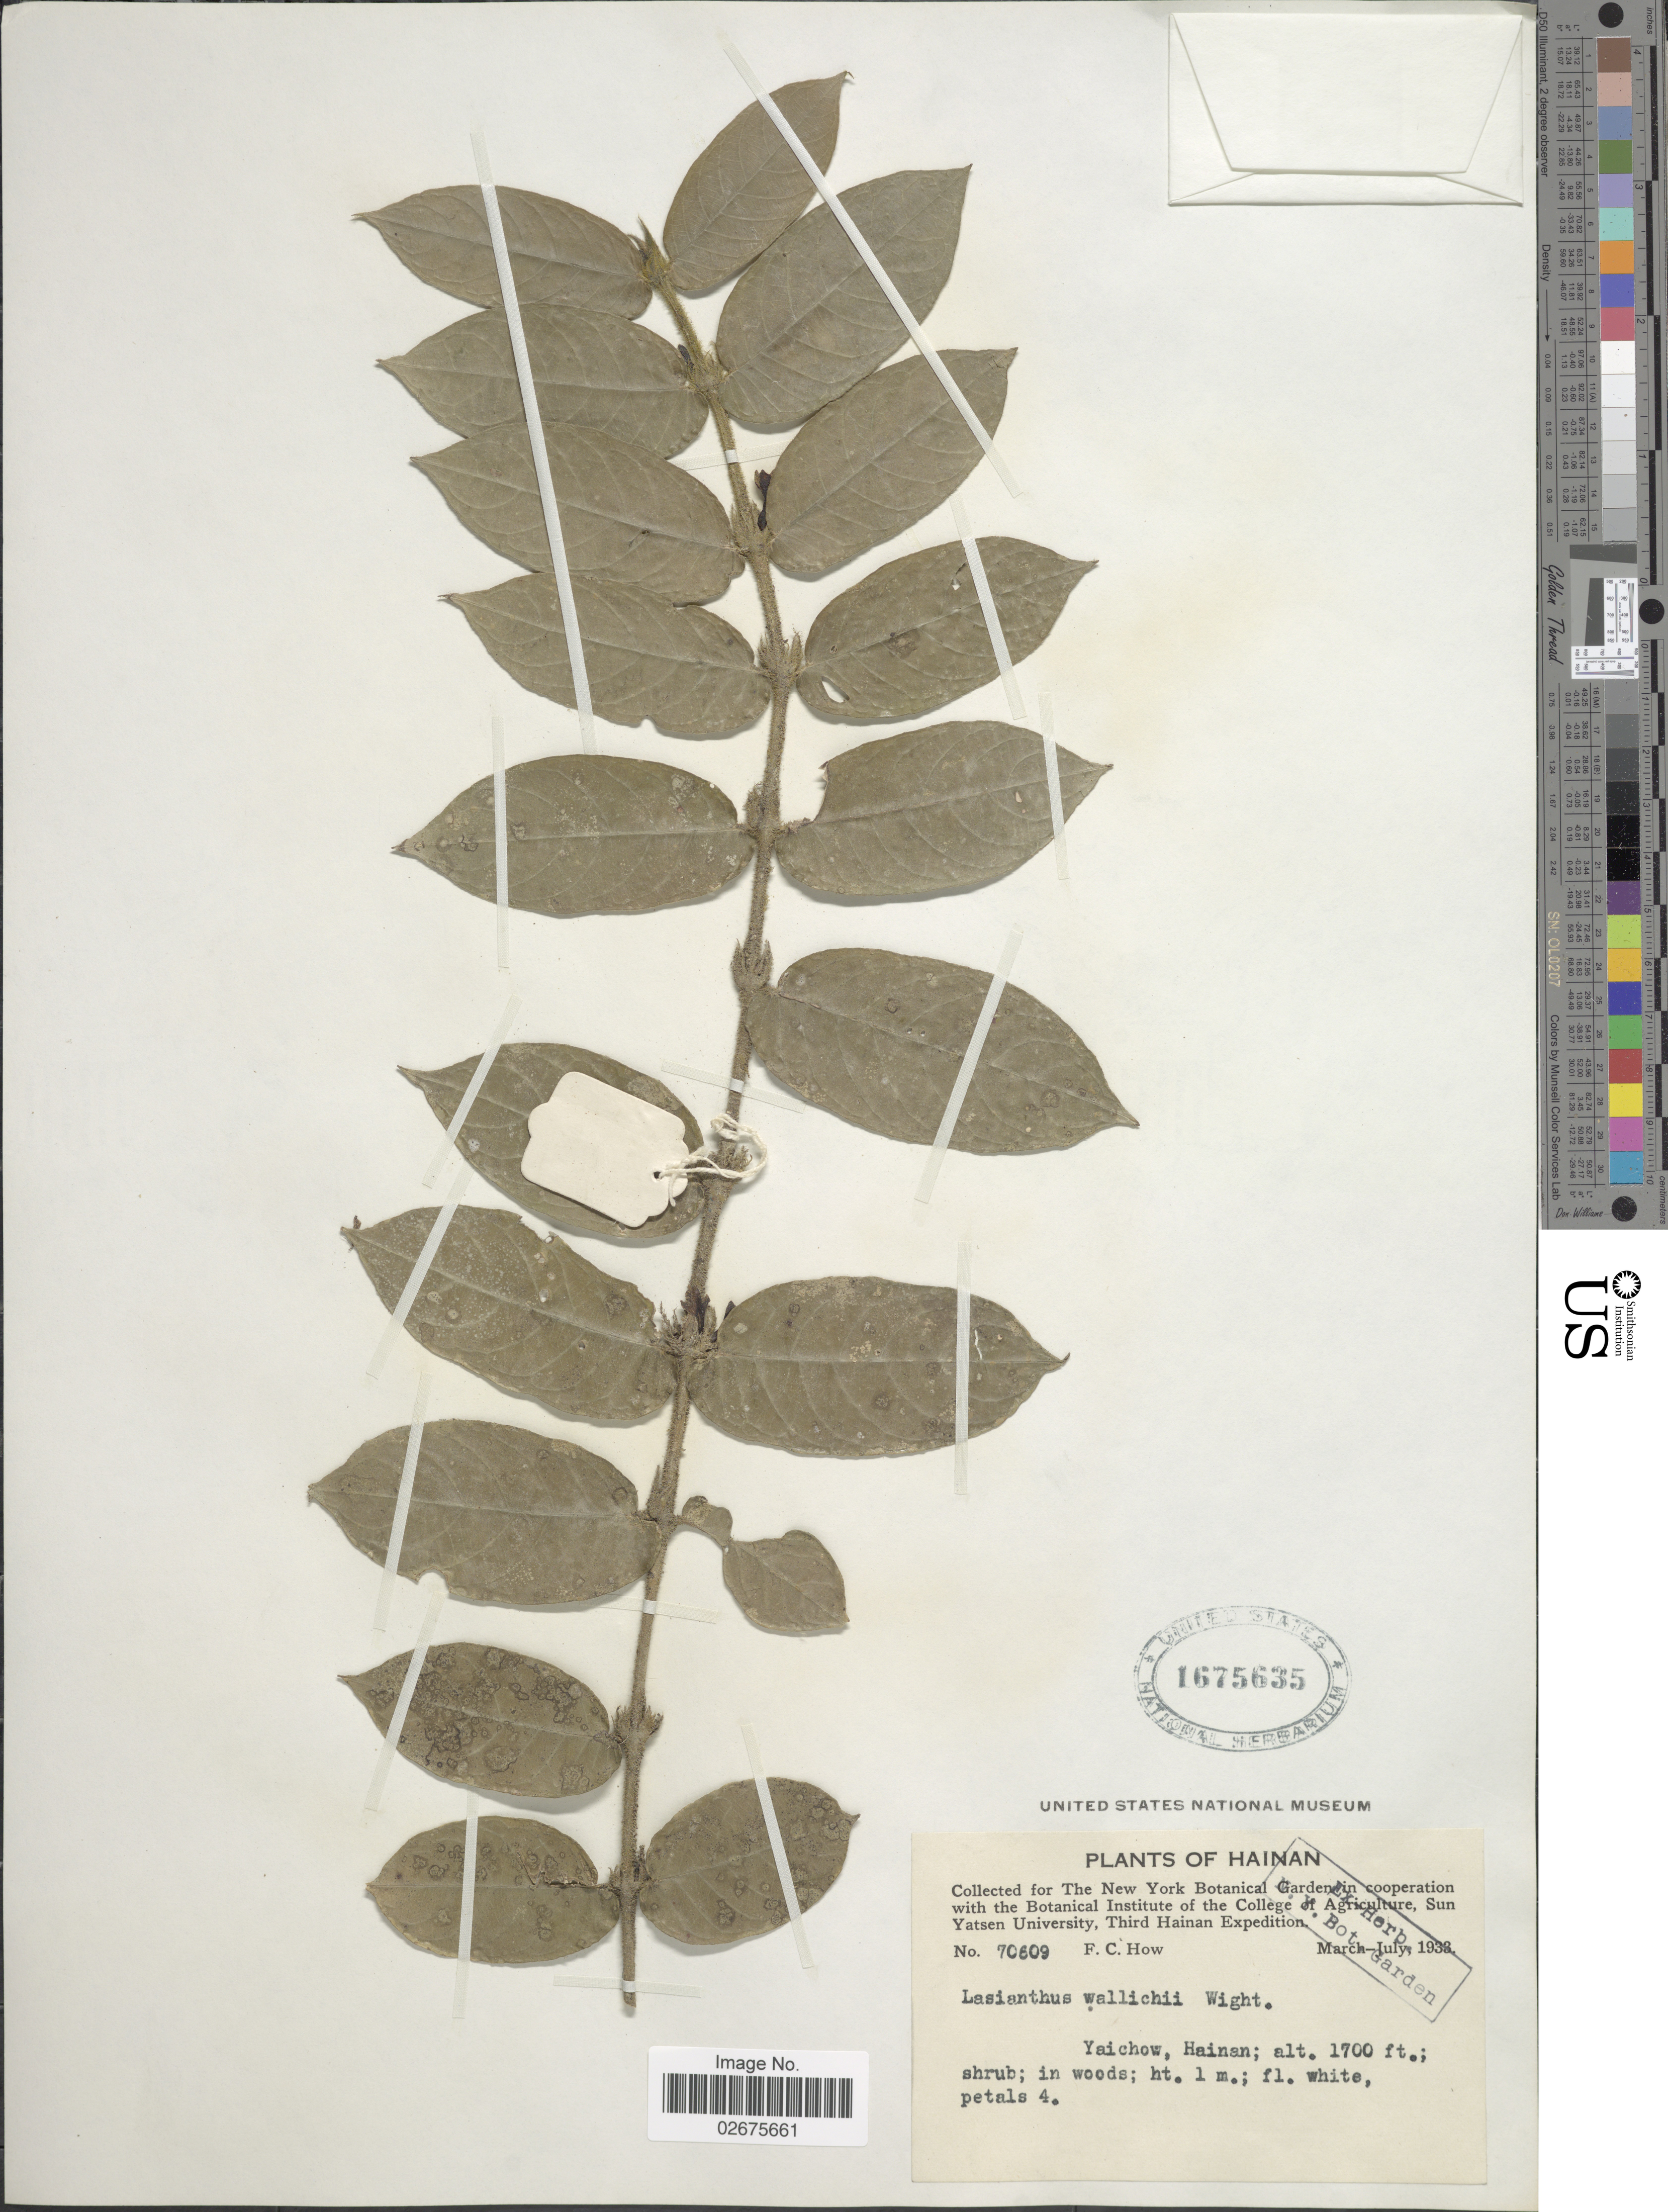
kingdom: Plantae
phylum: Tracheophyta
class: Magnoliopsida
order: Gentianales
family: Rubiaceae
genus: Lasianthus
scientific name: Lasianthus attenuatus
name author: Jack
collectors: F. C. How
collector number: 70609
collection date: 1933-03/1933-07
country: China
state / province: Hainan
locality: Yaichow, Hainan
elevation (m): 518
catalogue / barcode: US 1675635